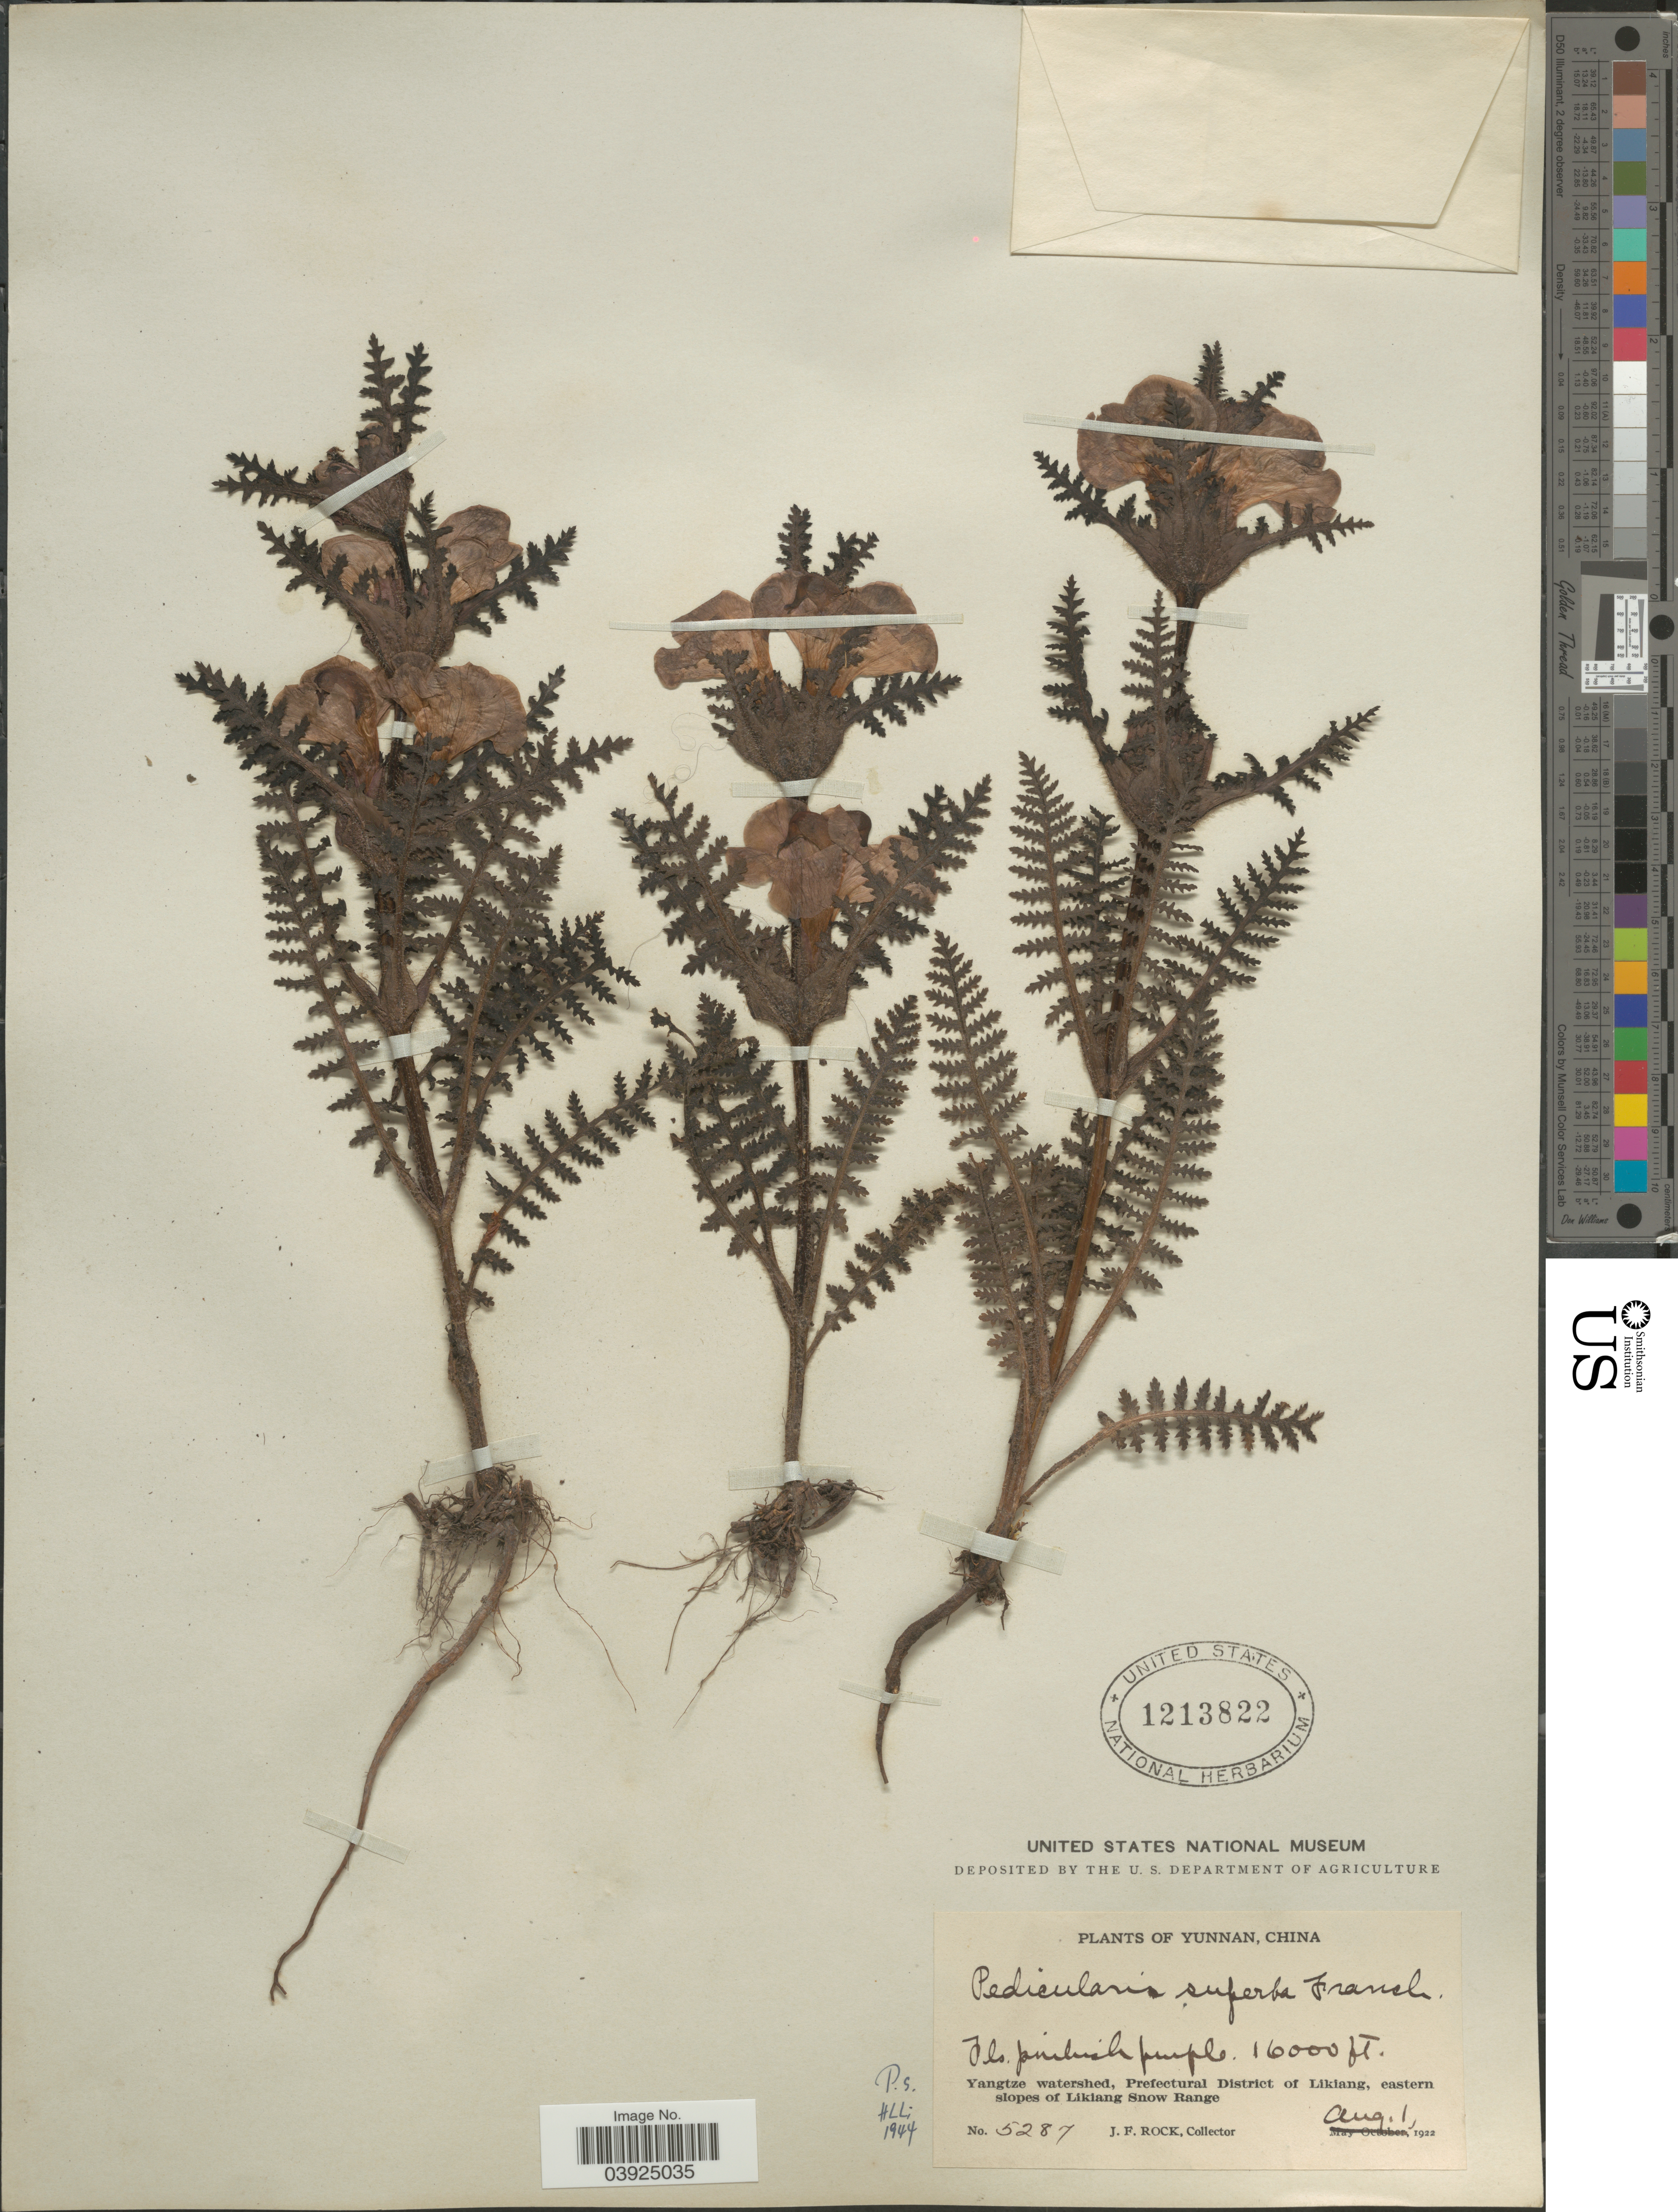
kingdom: Plantae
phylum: Tracheophyta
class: Magnoliopsida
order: Lamiales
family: Orobanchaceae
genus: Pedicularis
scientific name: Pedicularis superba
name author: Franch. ex Maxim.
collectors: J. Rock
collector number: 5287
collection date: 1922-08-01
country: China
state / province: Yunnan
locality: Yangtze watershed, Prefectural District of Likiang, eastern slopes of Likiang Snow Range.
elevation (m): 4877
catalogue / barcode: US 1213822